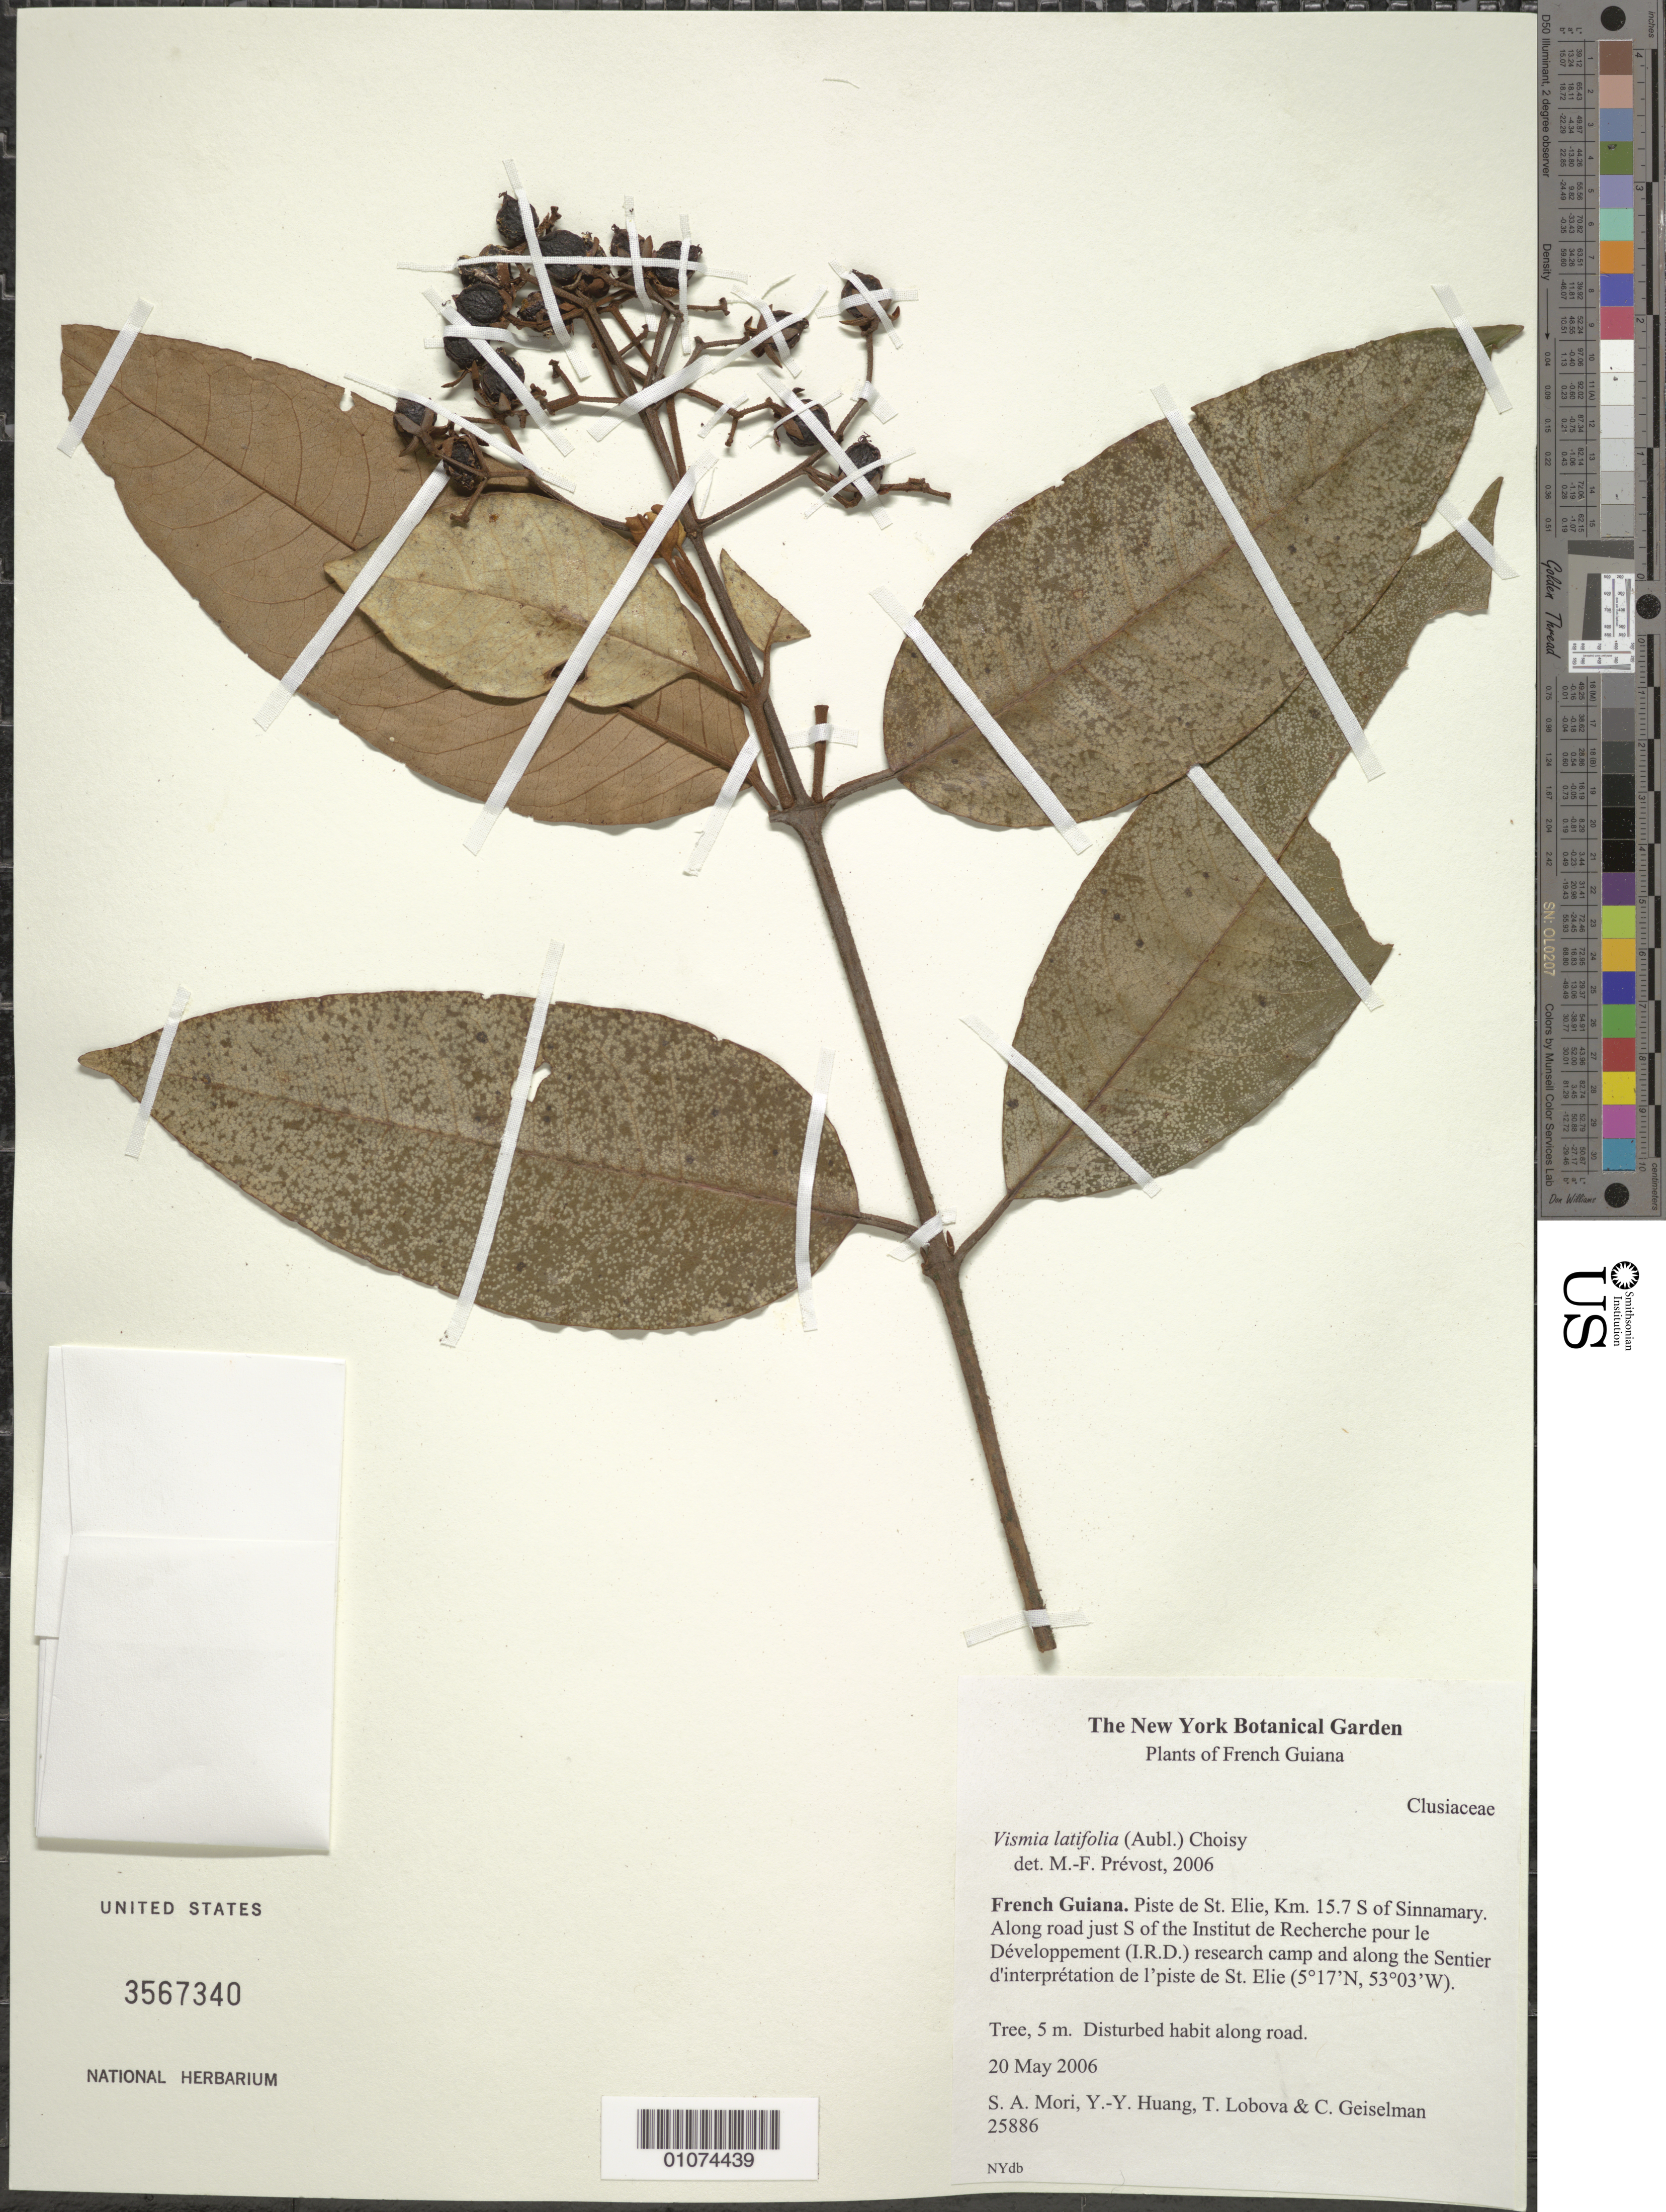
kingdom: Plantae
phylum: Tracheophyta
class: Magnoliopsida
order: Malpighiales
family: Hypericaceae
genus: Vismia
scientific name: Vismia latifolia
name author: (Aubl.) Choisy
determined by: Prévost, M.-F.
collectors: S. Mori, Y. Huang, T. Lobova & C. Geiselman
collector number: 25886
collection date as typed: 20-May-06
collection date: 2006-05-20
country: French Guiana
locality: Piste de St. Elie, Km. 15.7 S of Sinnamary. Along road just S of the Institute de Recherche pour le Developpement (I.R.D.) research camp and along the Sentier d'interpretation de la piste de St. Elie.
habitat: Disturbed habit along road.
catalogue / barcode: US 3567340